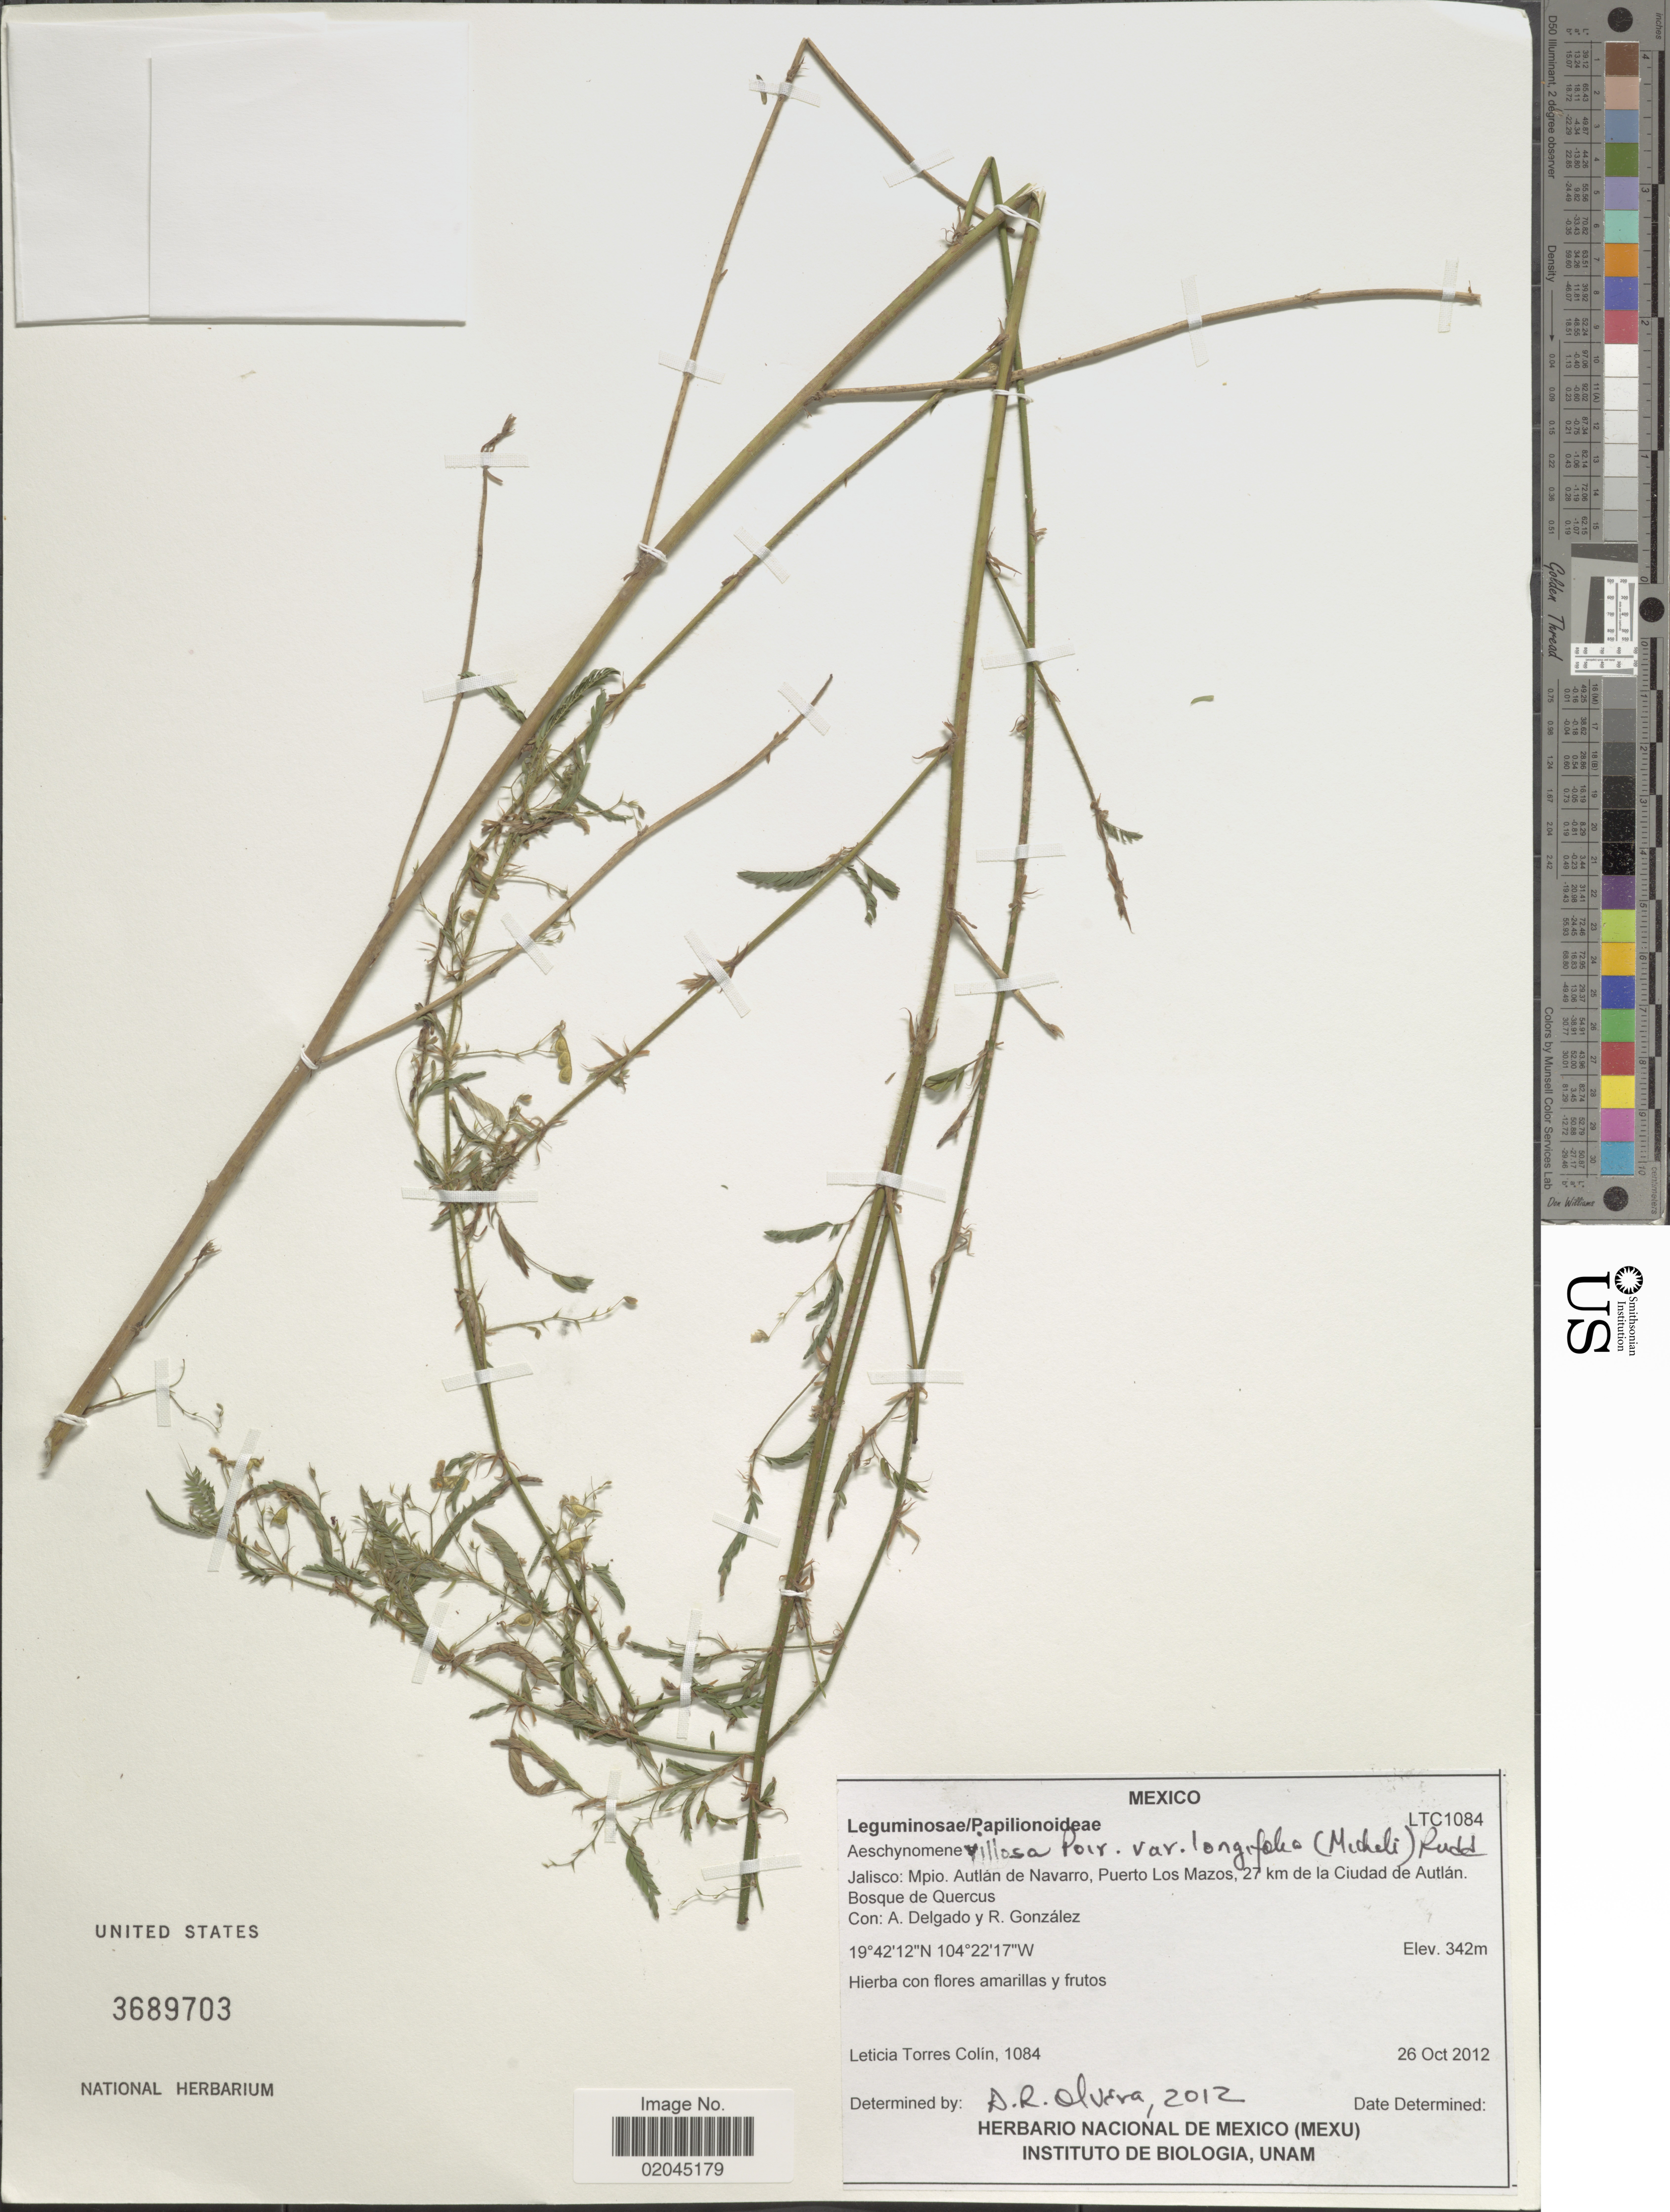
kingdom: Plantae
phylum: Tracheophyta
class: Magnoliopsida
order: Fabales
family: Fabaceae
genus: Aeschynomene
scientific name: Aeschynomene villosa var. longifolia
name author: (Micheli) Rudd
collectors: L. Torres-Colín, A. A. Delgado & R. González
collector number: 1084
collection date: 2012-10-26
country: Mexico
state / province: Jalisco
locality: Mpio. Autlán de Navarro, Puerto Los Mazos, 27 km de la Ciudad de Autlán. Bosque de Quercus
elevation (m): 342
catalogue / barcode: US 3689703